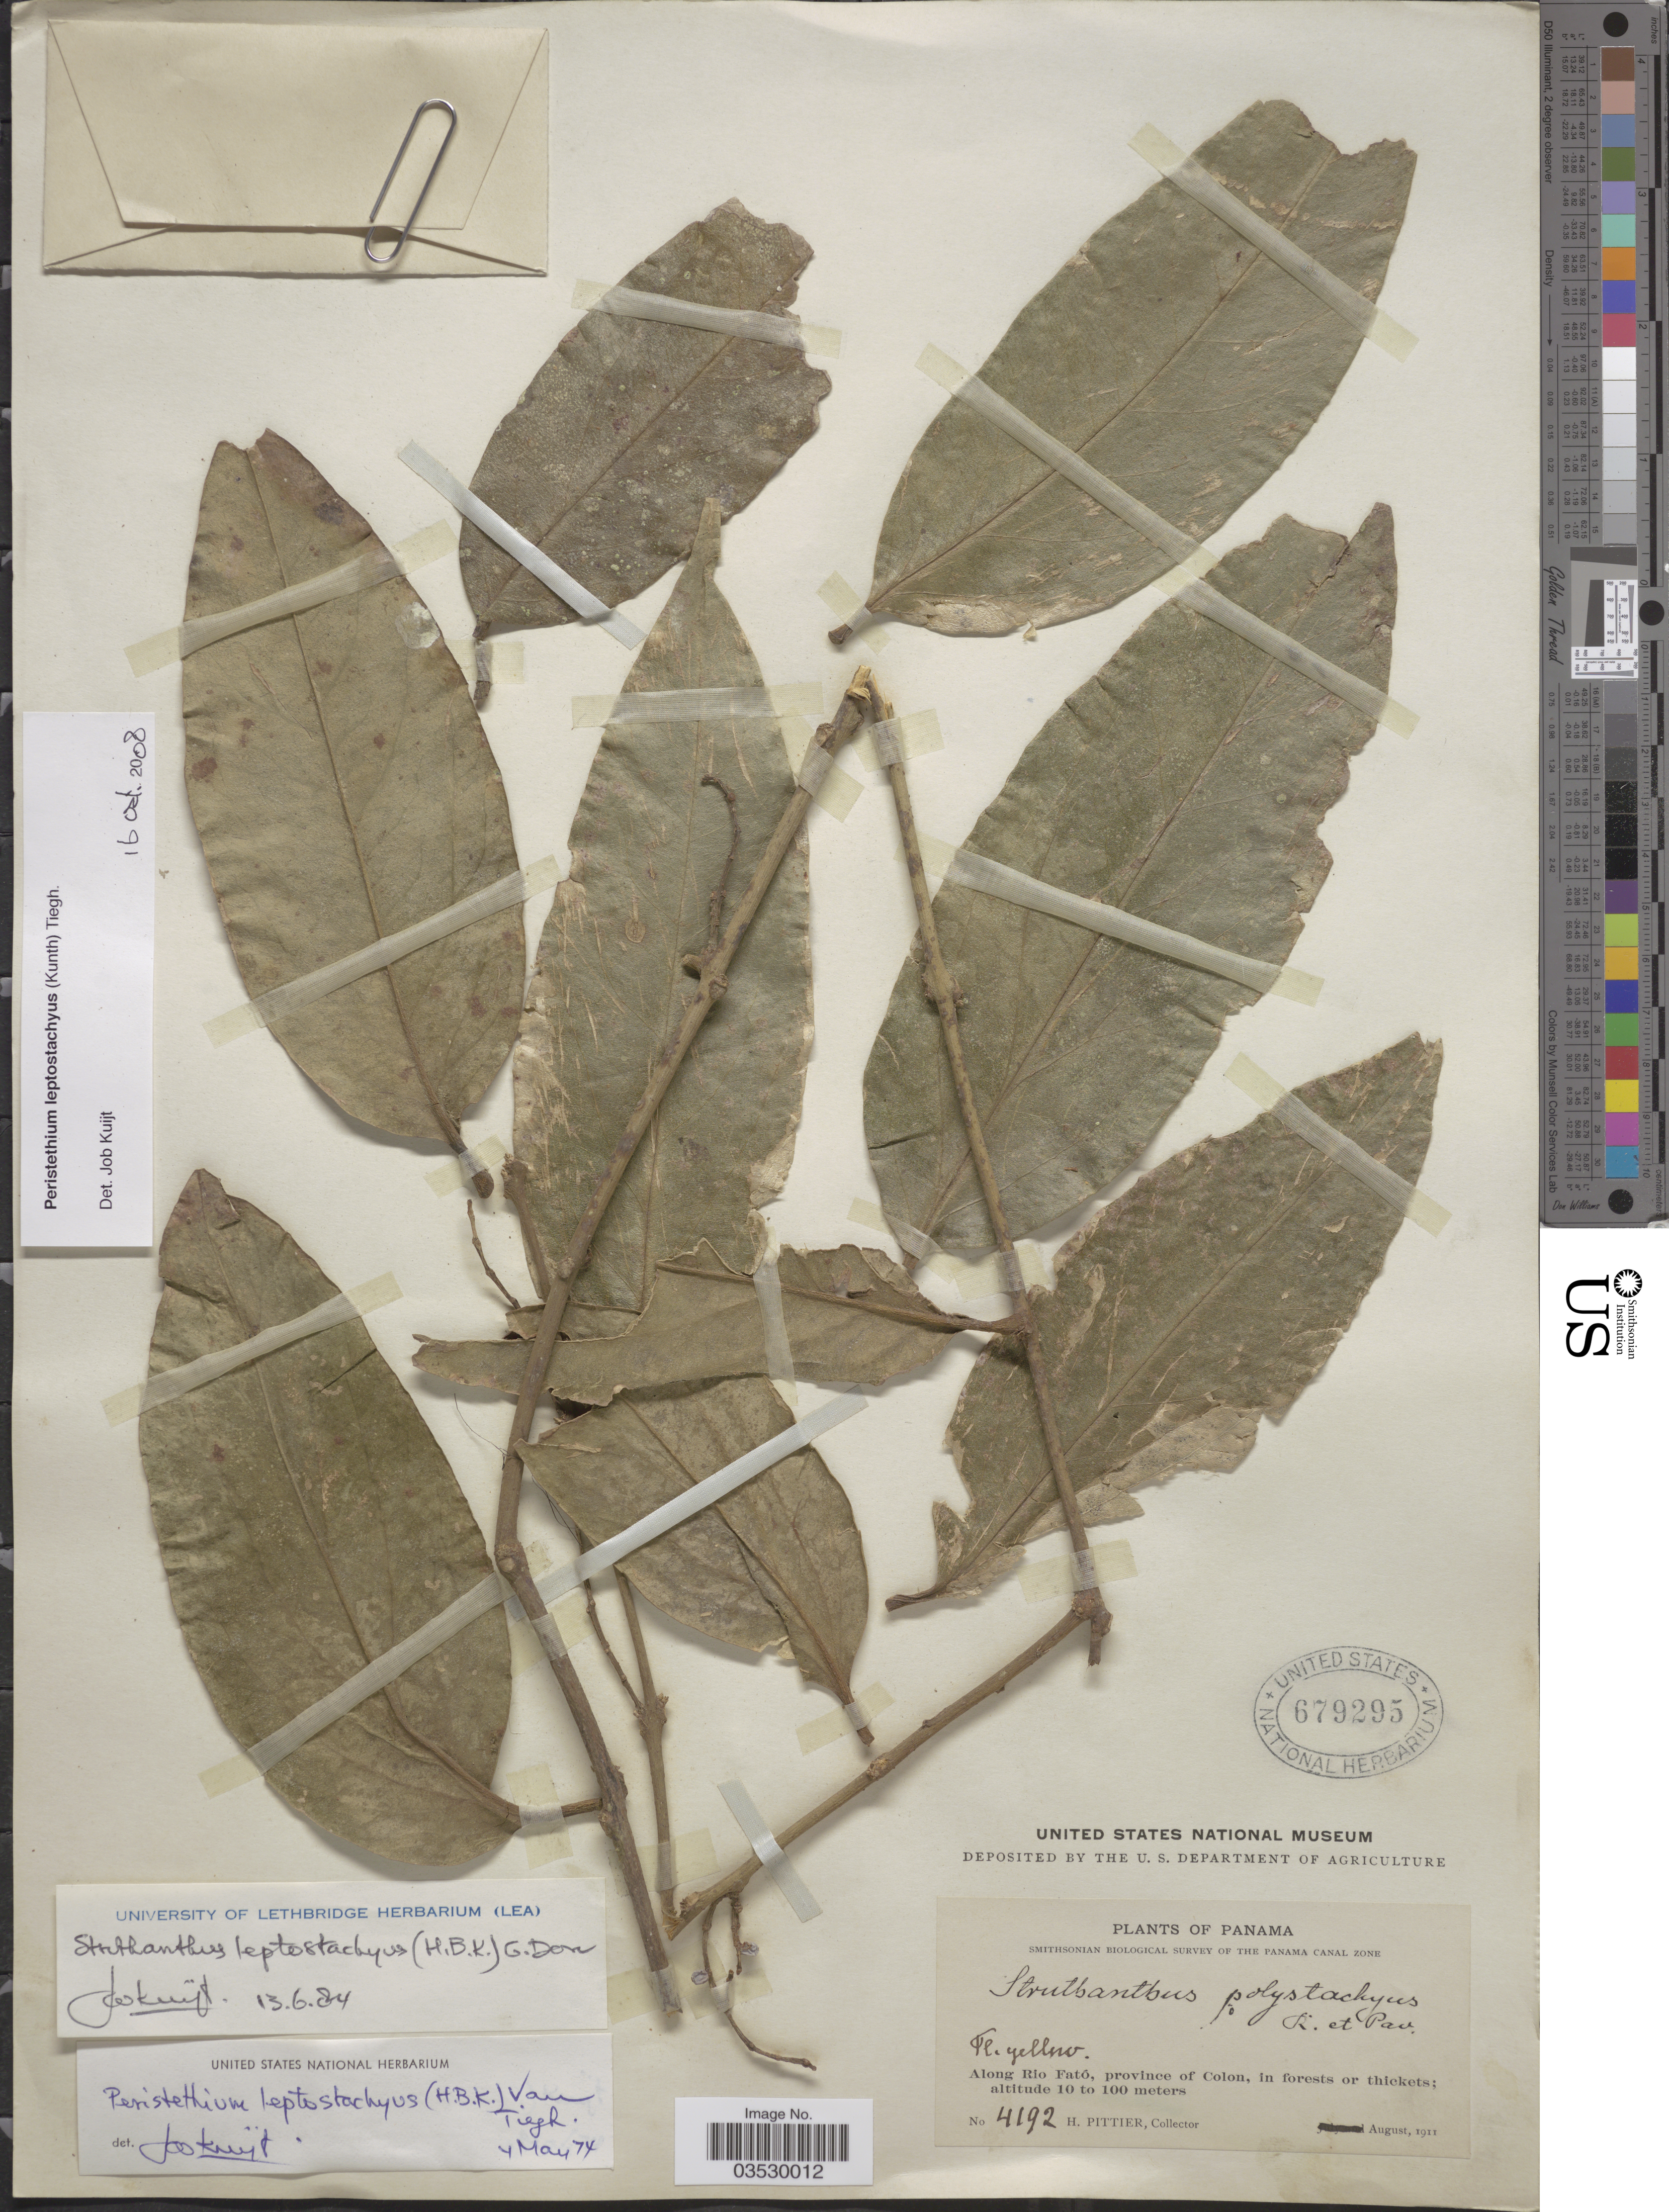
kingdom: Plantae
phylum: Tracheophyta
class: Magnoliopsida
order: Santalales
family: Loranthaceae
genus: Struthanthus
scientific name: Struthanthus leptostachyus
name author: Kunth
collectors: H. F. Pittier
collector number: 4192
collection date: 1911-08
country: Panama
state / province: Colón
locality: Along Rio Fató.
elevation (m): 10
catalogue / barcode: US 679295